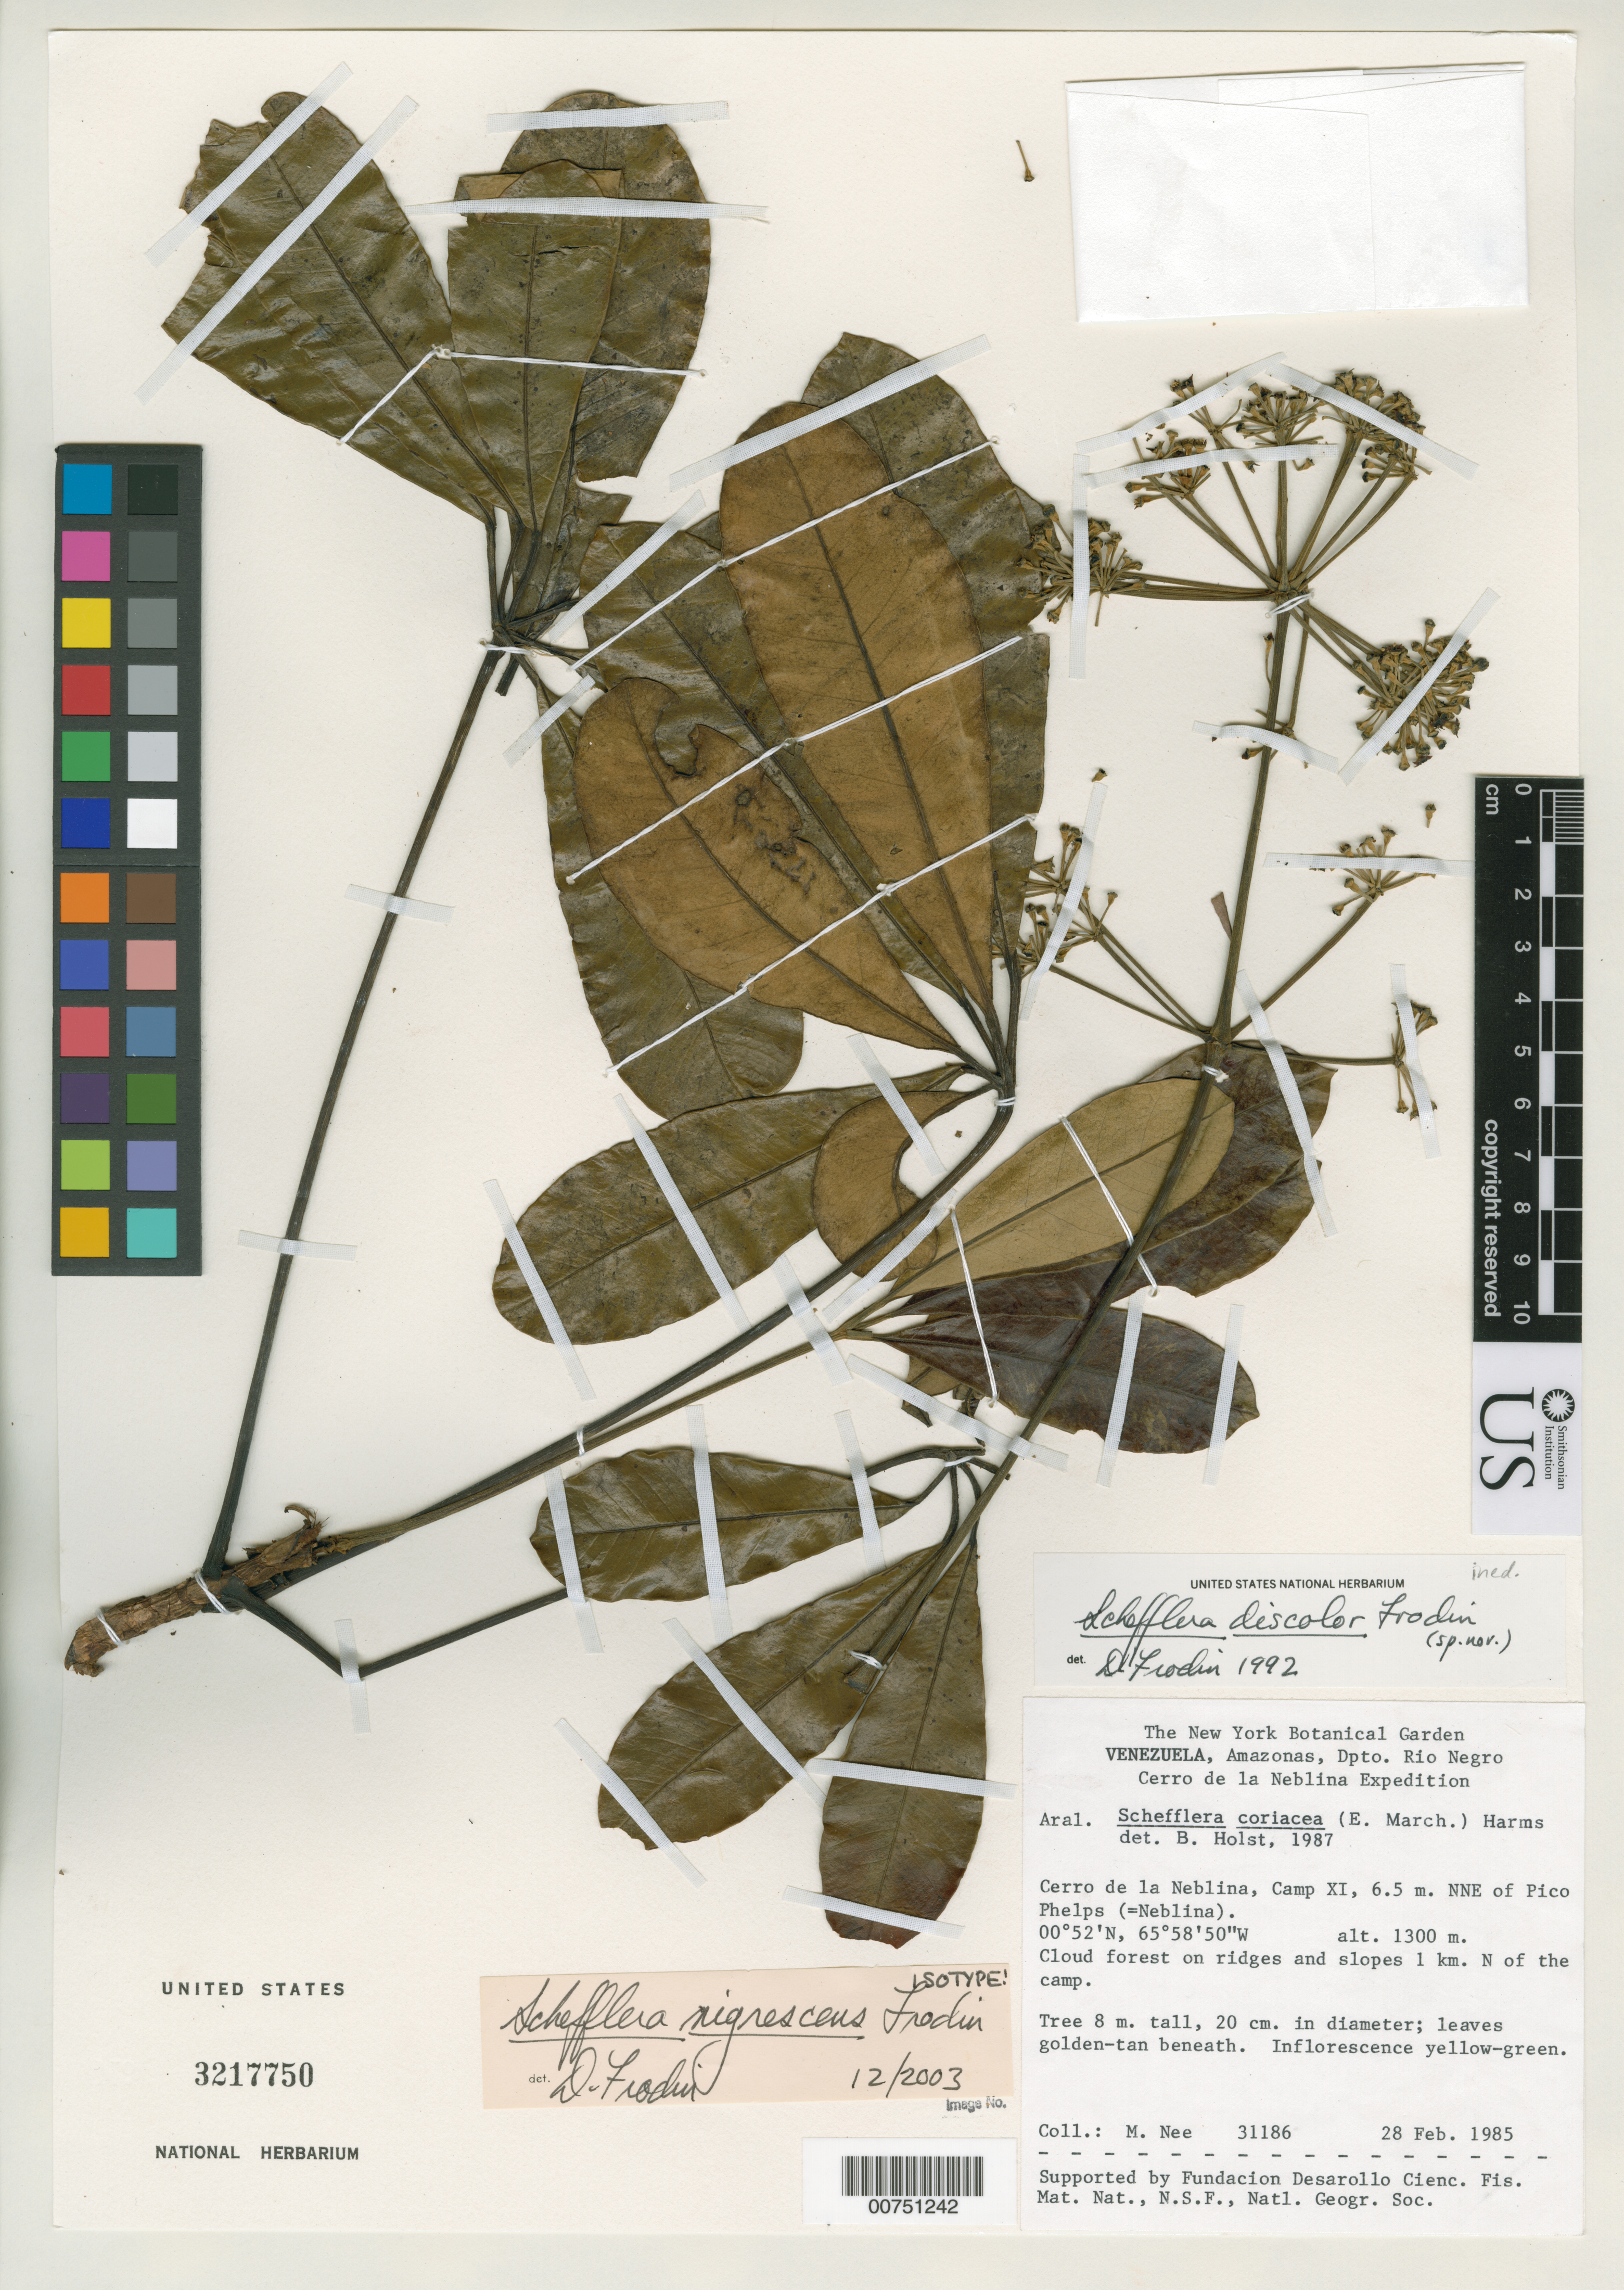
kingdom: Plantae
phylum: Tracheophyta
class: Magnoliopsida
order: Apiales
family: Araliaceae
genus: Schefflera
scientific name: Schefflera nigrescens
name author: Frodin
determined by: Frodin, D. G.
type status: Isotype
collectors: M. Nee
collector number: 31186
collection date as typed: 28 Feb 1985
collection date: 1985-02-28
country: Venezuela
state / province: Amazonas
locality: Dpto. Rio Negro, Cerro de la Neblina, Camp XI, 6.5 m. NNE of Pico Phelps (=Neblina).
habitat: Cloud forest on ridges and slopes 1 km N of the camp.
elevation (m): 1300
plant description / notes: Annotated as "Schefflera discolor Frodin (sp.nov.)" (nom. nud.)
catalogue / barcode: US 3217750